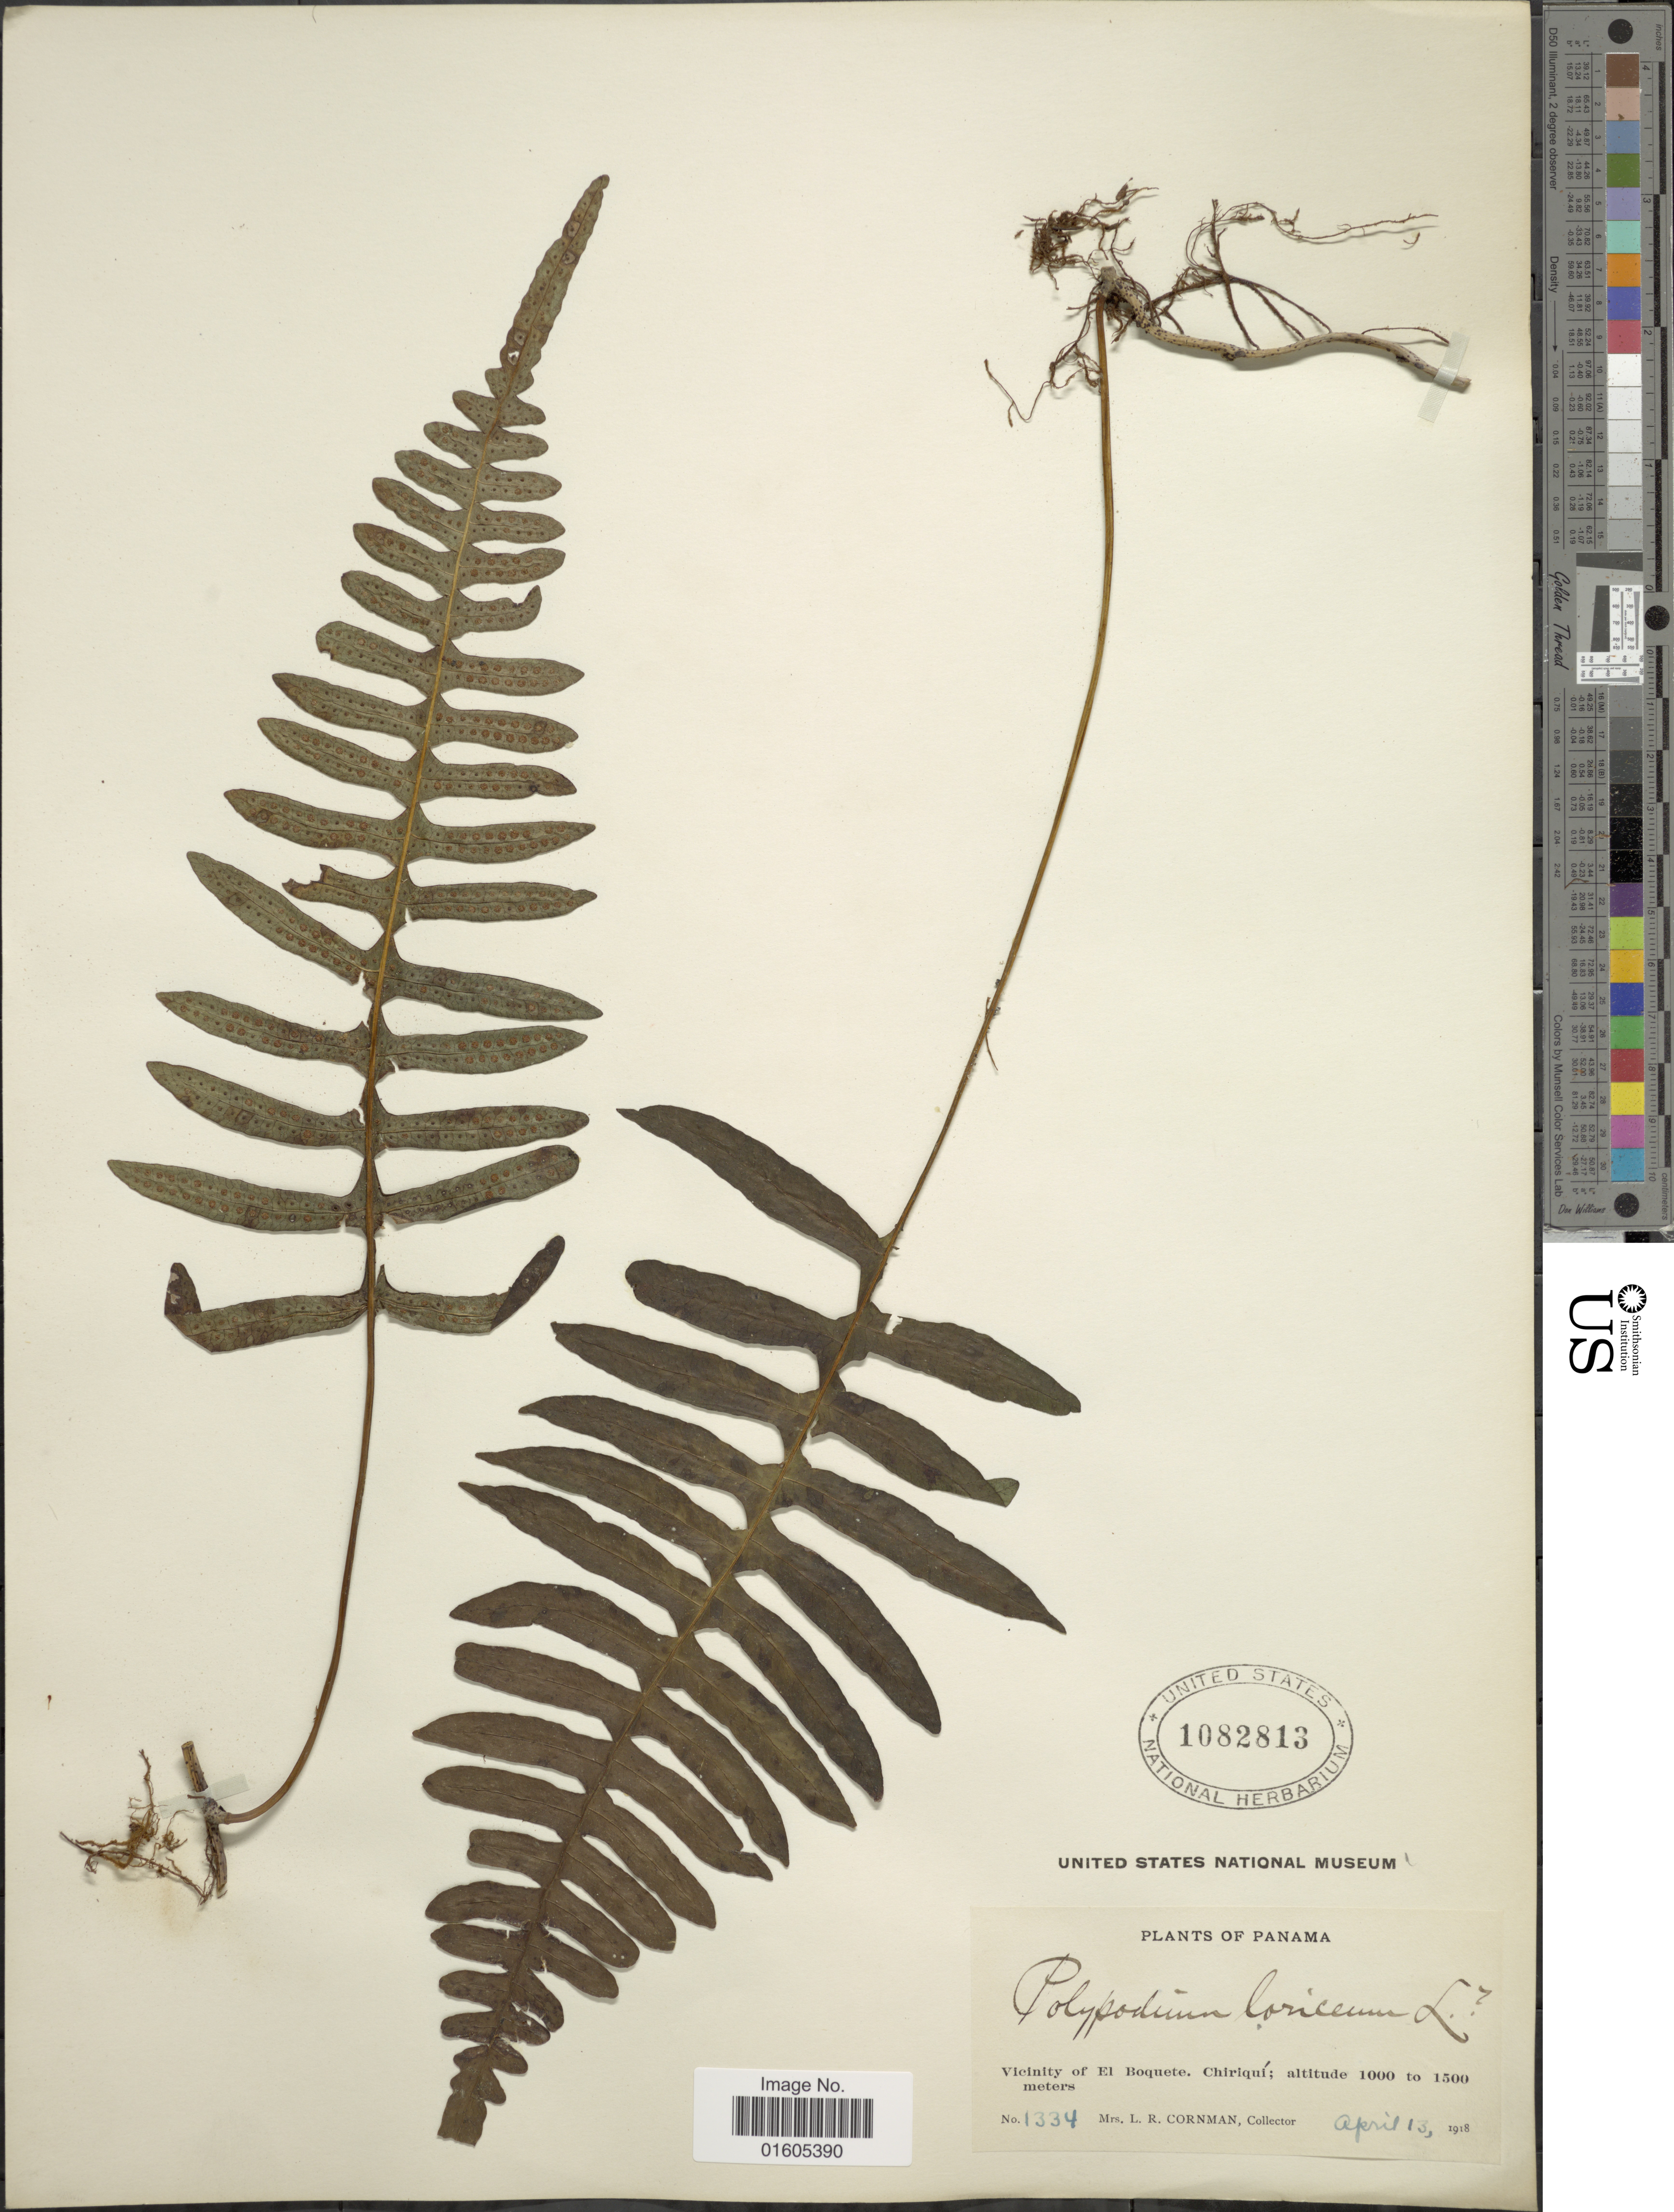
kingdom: Plantae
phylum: Tracheophyta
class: Polypodiopsida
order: Polypodiales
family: Polypodiaceae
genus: Serpocaulon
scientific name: Serpocaulon ptilorhizon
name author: (Christ) A.R. Sm.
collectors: L. Cornman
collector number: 1334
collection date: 1918-04-13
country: Panama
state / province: Chiriqui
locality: Vicinity of El Boquete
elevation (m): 1000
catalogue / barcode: US 1082813